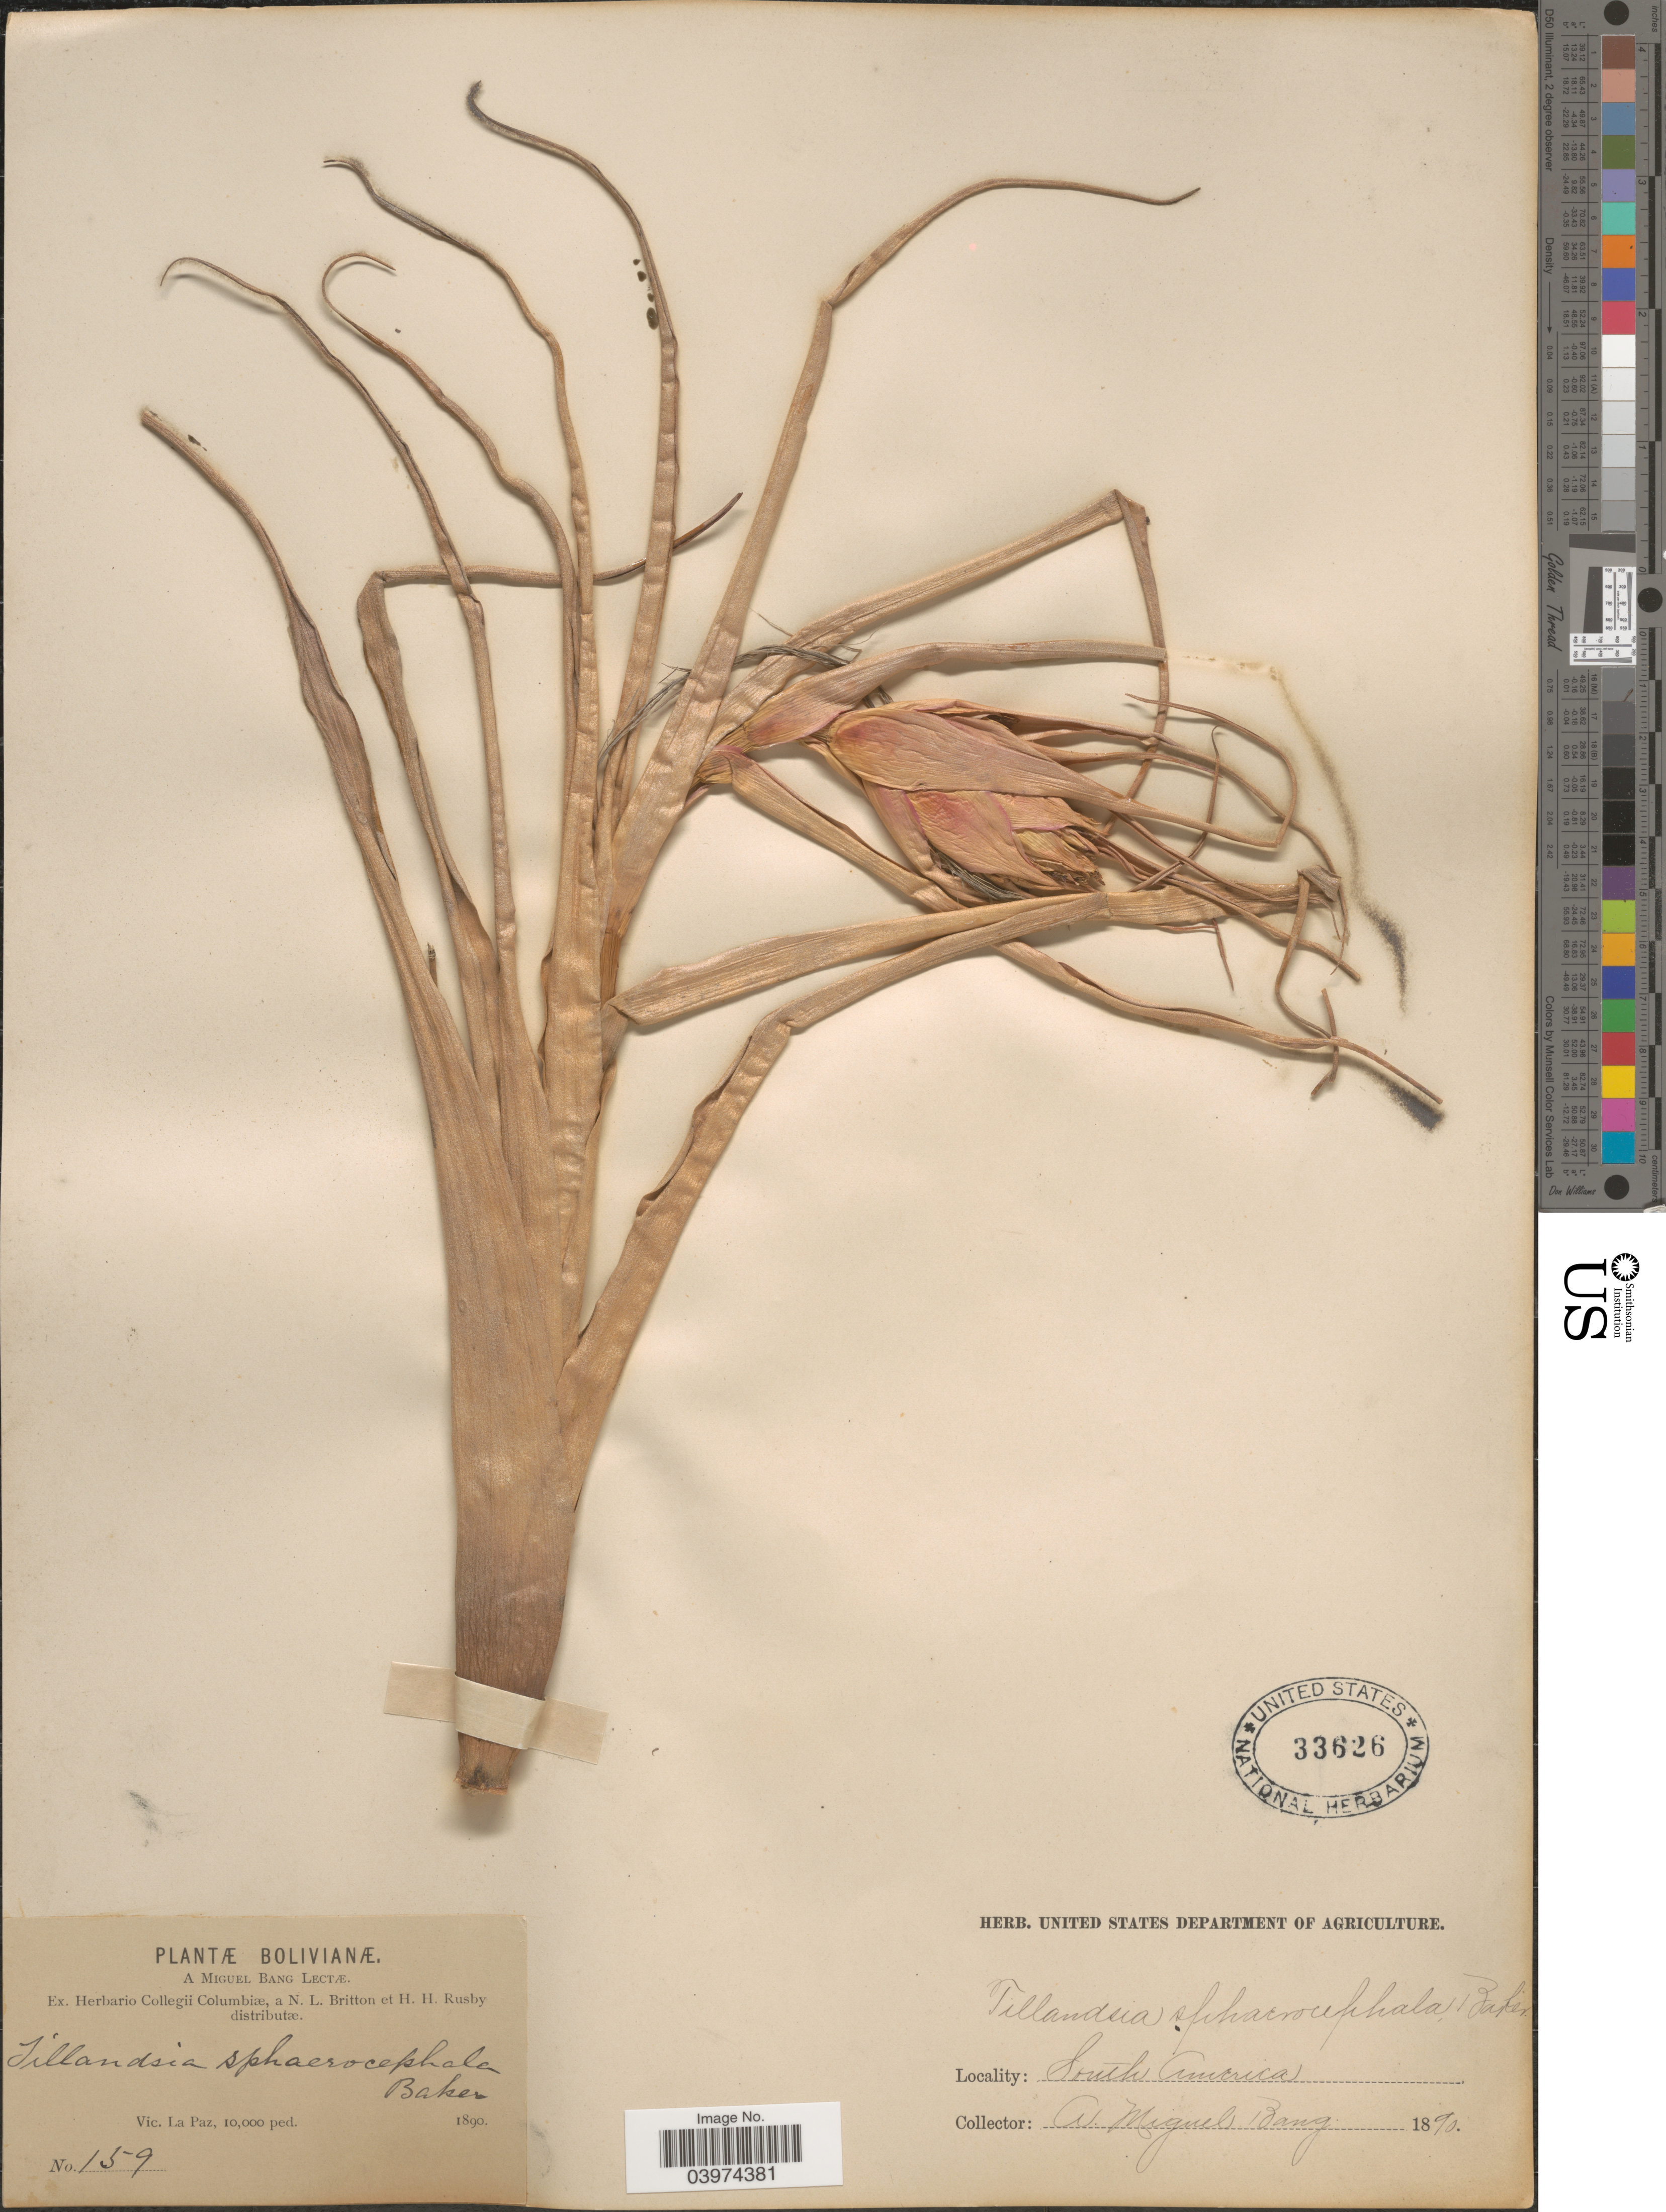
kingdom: Plantae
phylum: Tracheophyta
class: Liliopsida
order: Poales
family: Bromeliaceae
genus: Tillandsia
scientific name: Tillandsia sphaerocephala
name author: Baker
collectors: M. Bang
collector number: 159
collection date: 1890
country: Bolivia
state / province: La Paz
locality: Vic. La Paz.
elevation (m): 3048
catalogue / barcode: US 33626